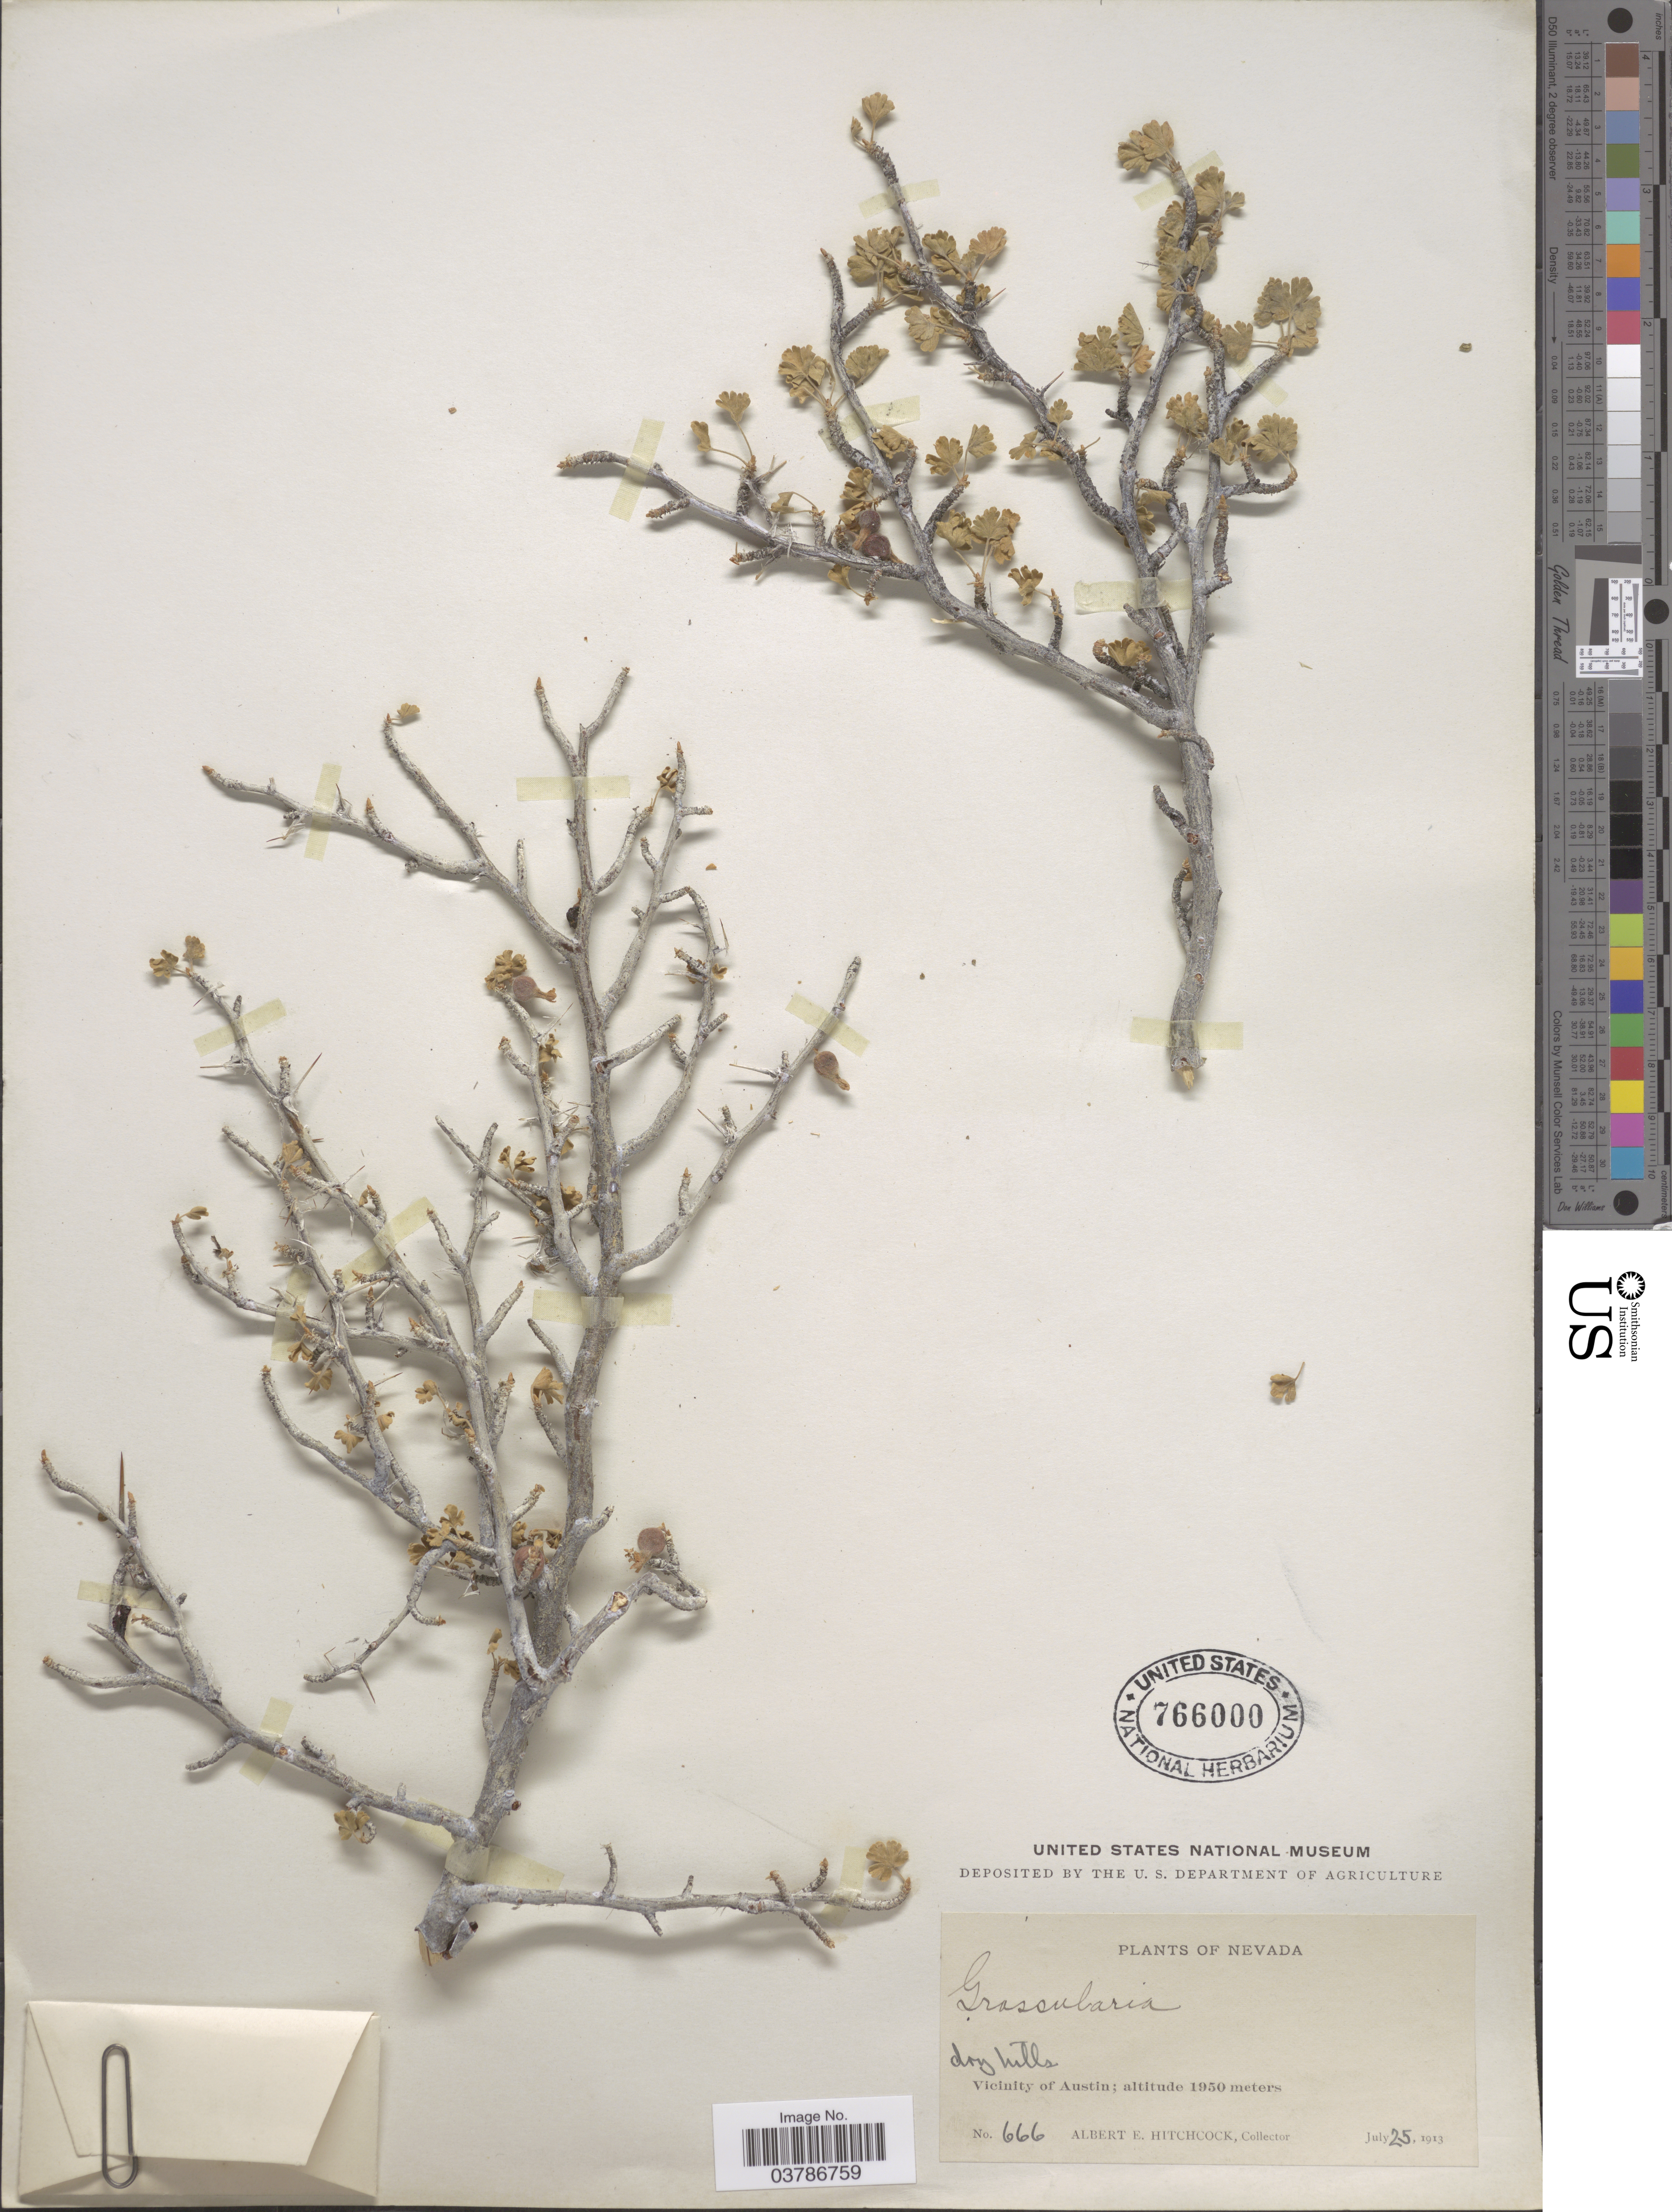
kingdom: Plantae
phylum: Tracheophyta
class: Magnoliopsida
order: Saxifragales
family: Grossulariaceae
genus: Ribes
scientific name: Ribes sp.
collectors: A. Hitchcock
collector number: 666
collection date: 1913-07-25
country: United States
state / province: Nevada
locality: Dry hills, Vicinity of Austin.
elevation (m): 1950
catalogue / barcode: US 766000